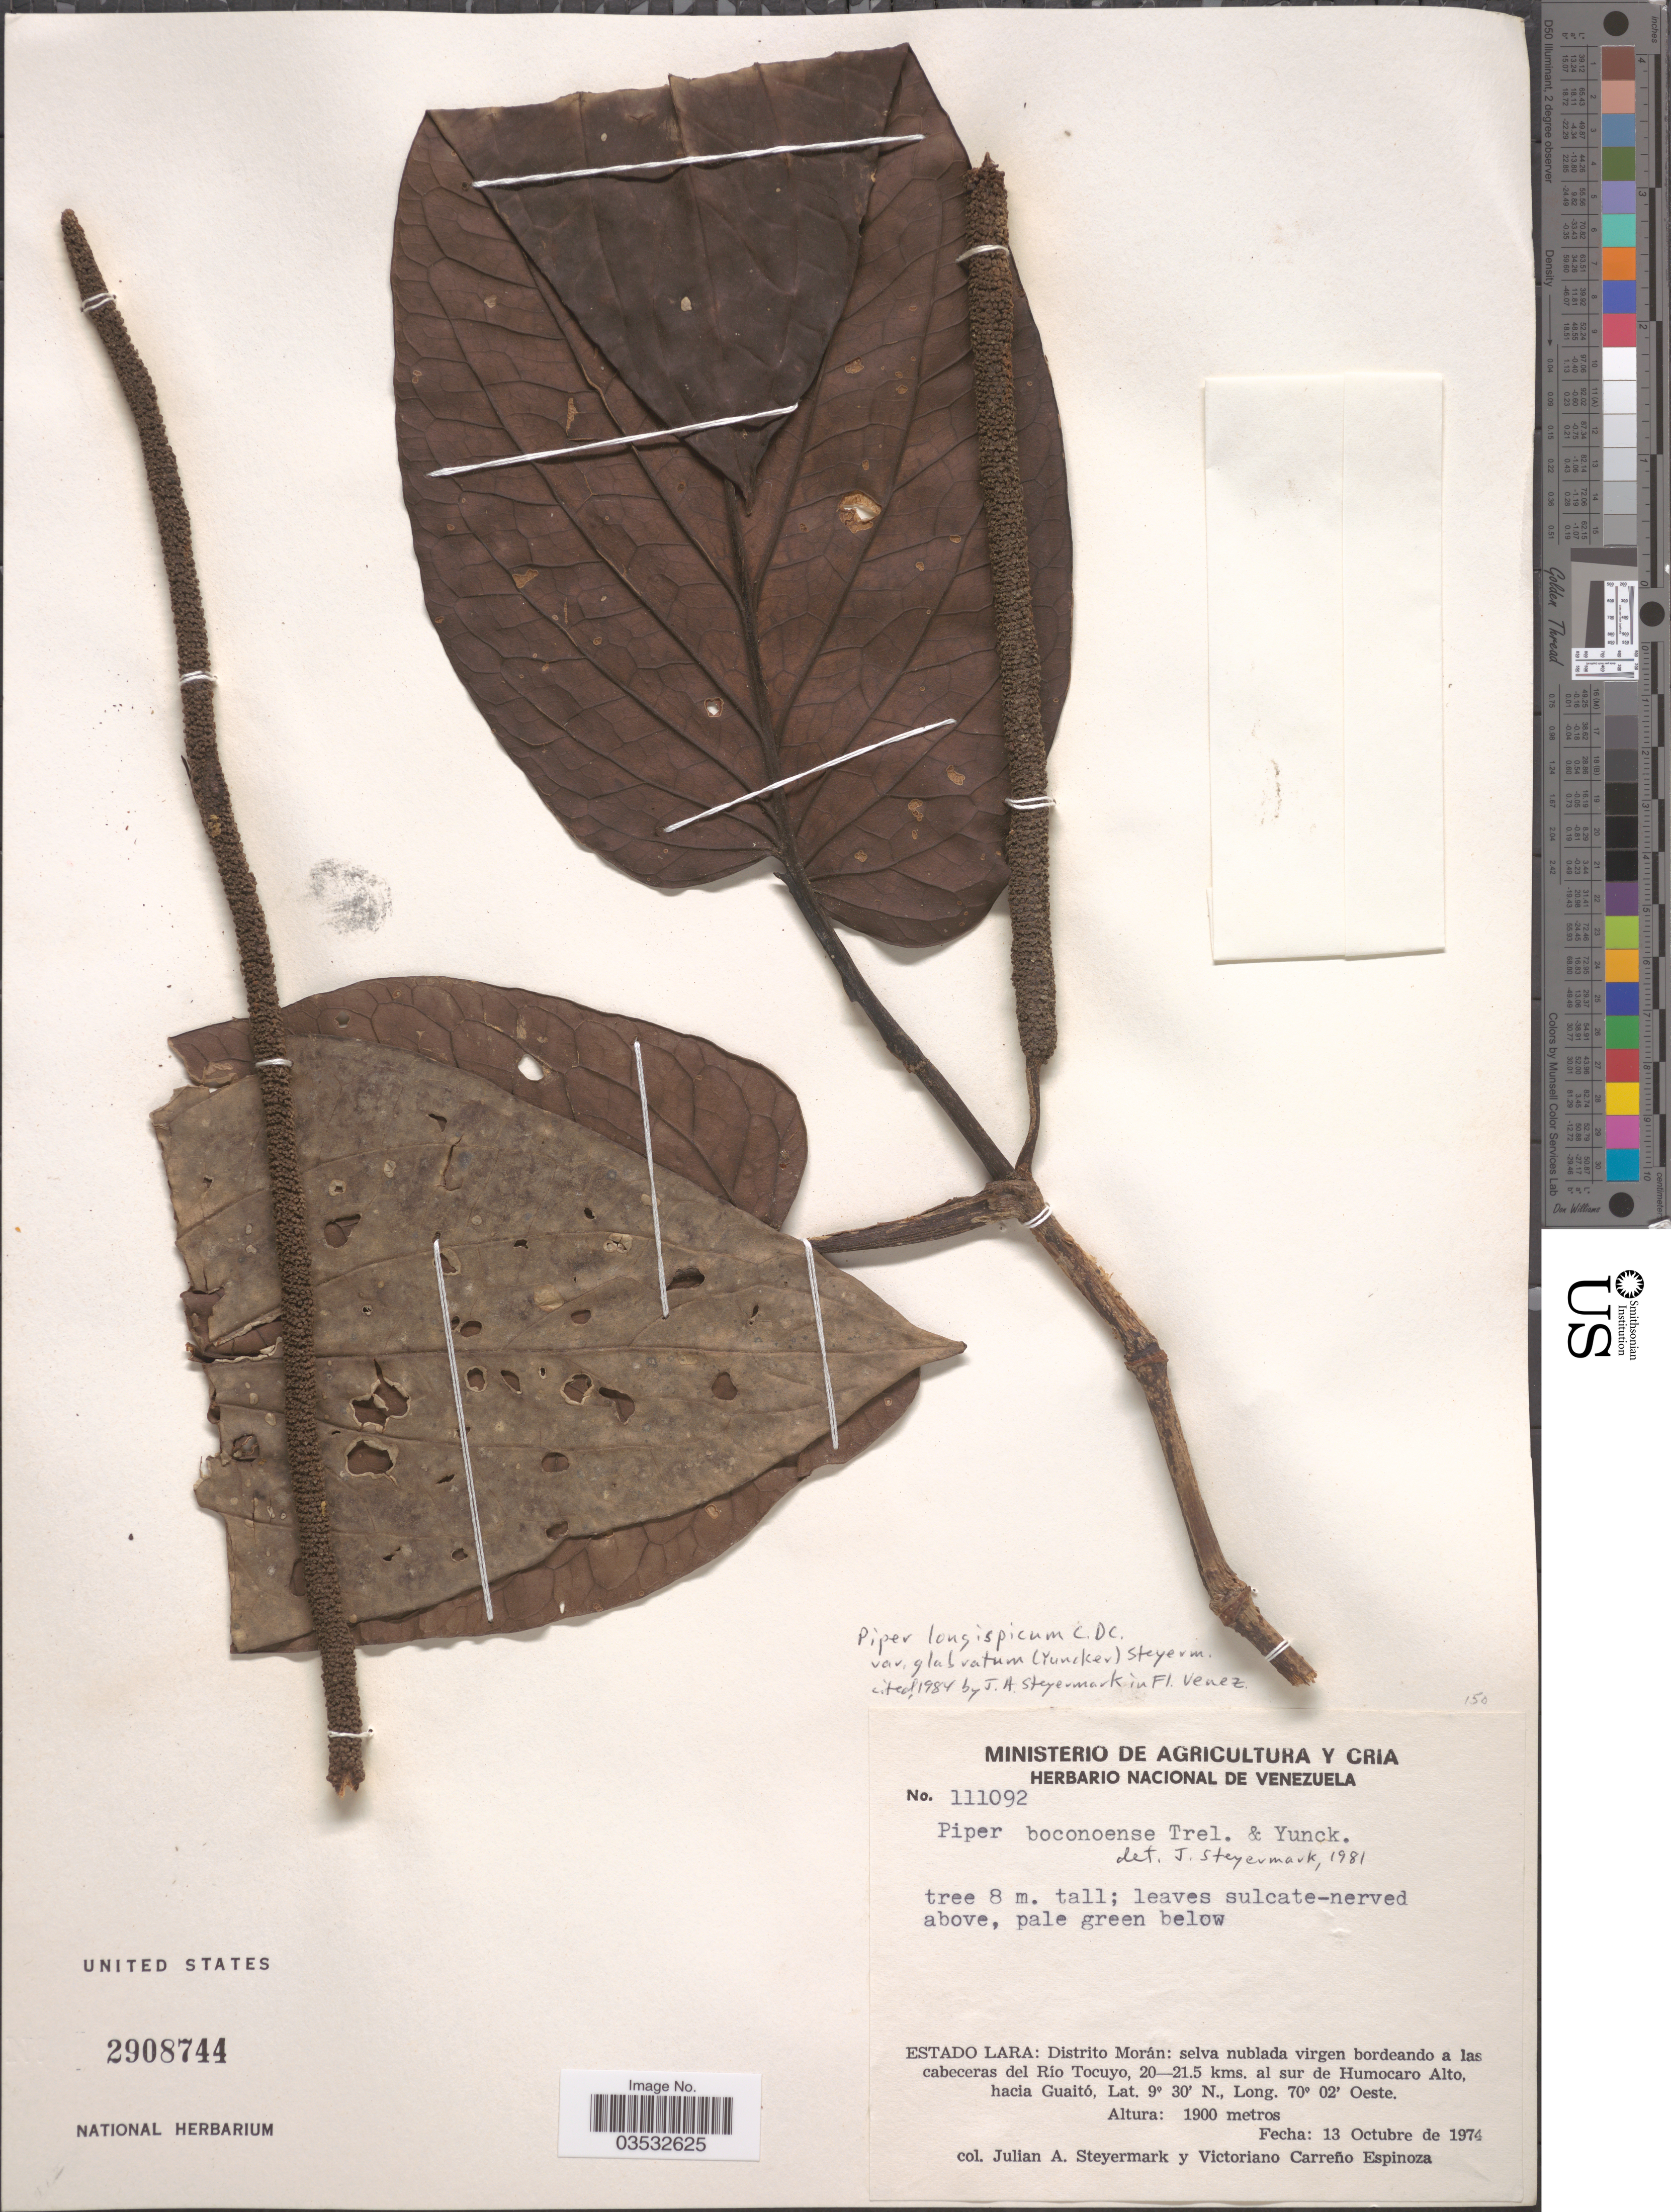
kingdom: Plantae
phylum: Tracheophyta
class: Magnoliopsida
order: Piperales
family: Piperaceae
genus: Piper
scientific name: Piper longispicum var. glabratum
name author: (Yunck.) Steyerm.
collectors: J. Steyermark & V. Carreño E.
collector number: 111092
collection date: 1974-10-13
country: Venezuela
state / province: Lara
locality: Distrito Morán: selva nublada virgen bordeando a las cabeceras del Río Tocuyo, 20-21.5 kms. al sur de Humocaro Alto, hacia Gualtó.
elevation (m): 1900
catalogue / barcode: US 2908744